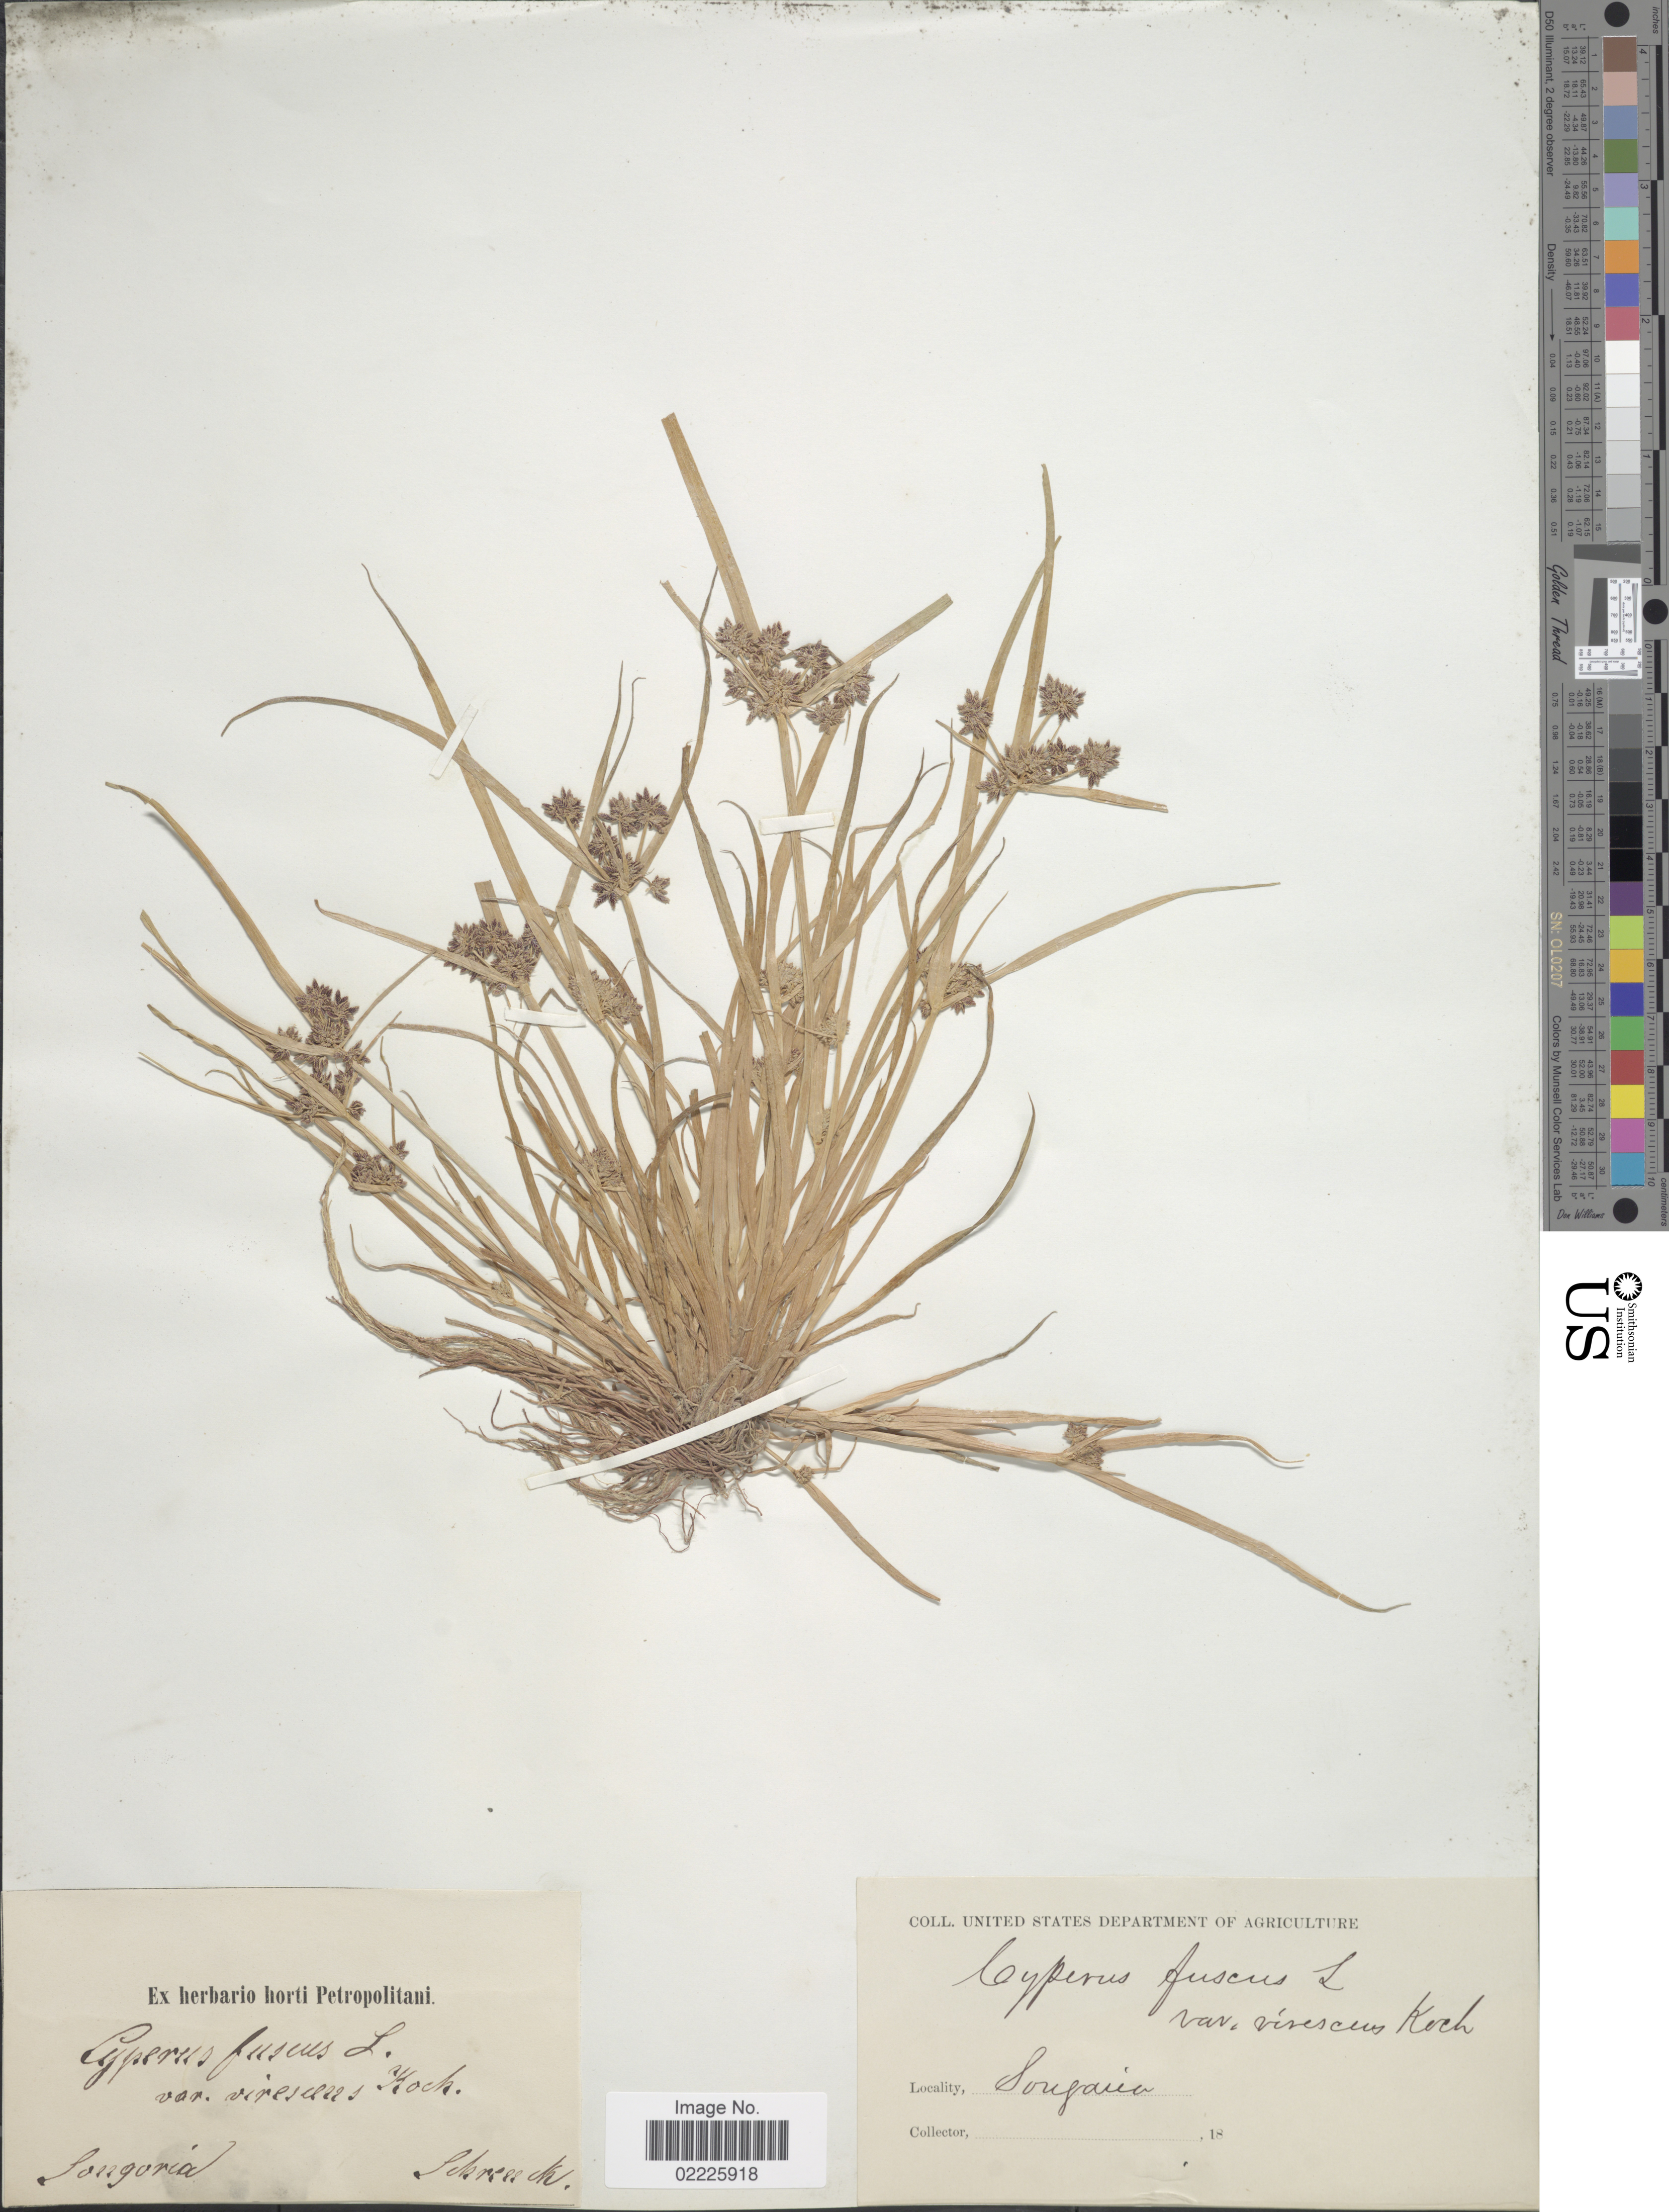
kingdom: Plantae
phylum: Tracheophyta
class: Liliopsida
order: Poales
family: Cyperaceae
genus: Cyperus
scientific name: Cyperus fuscus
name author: L.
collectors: Schreck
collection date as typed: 18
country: Kazakhstan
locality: Songoria